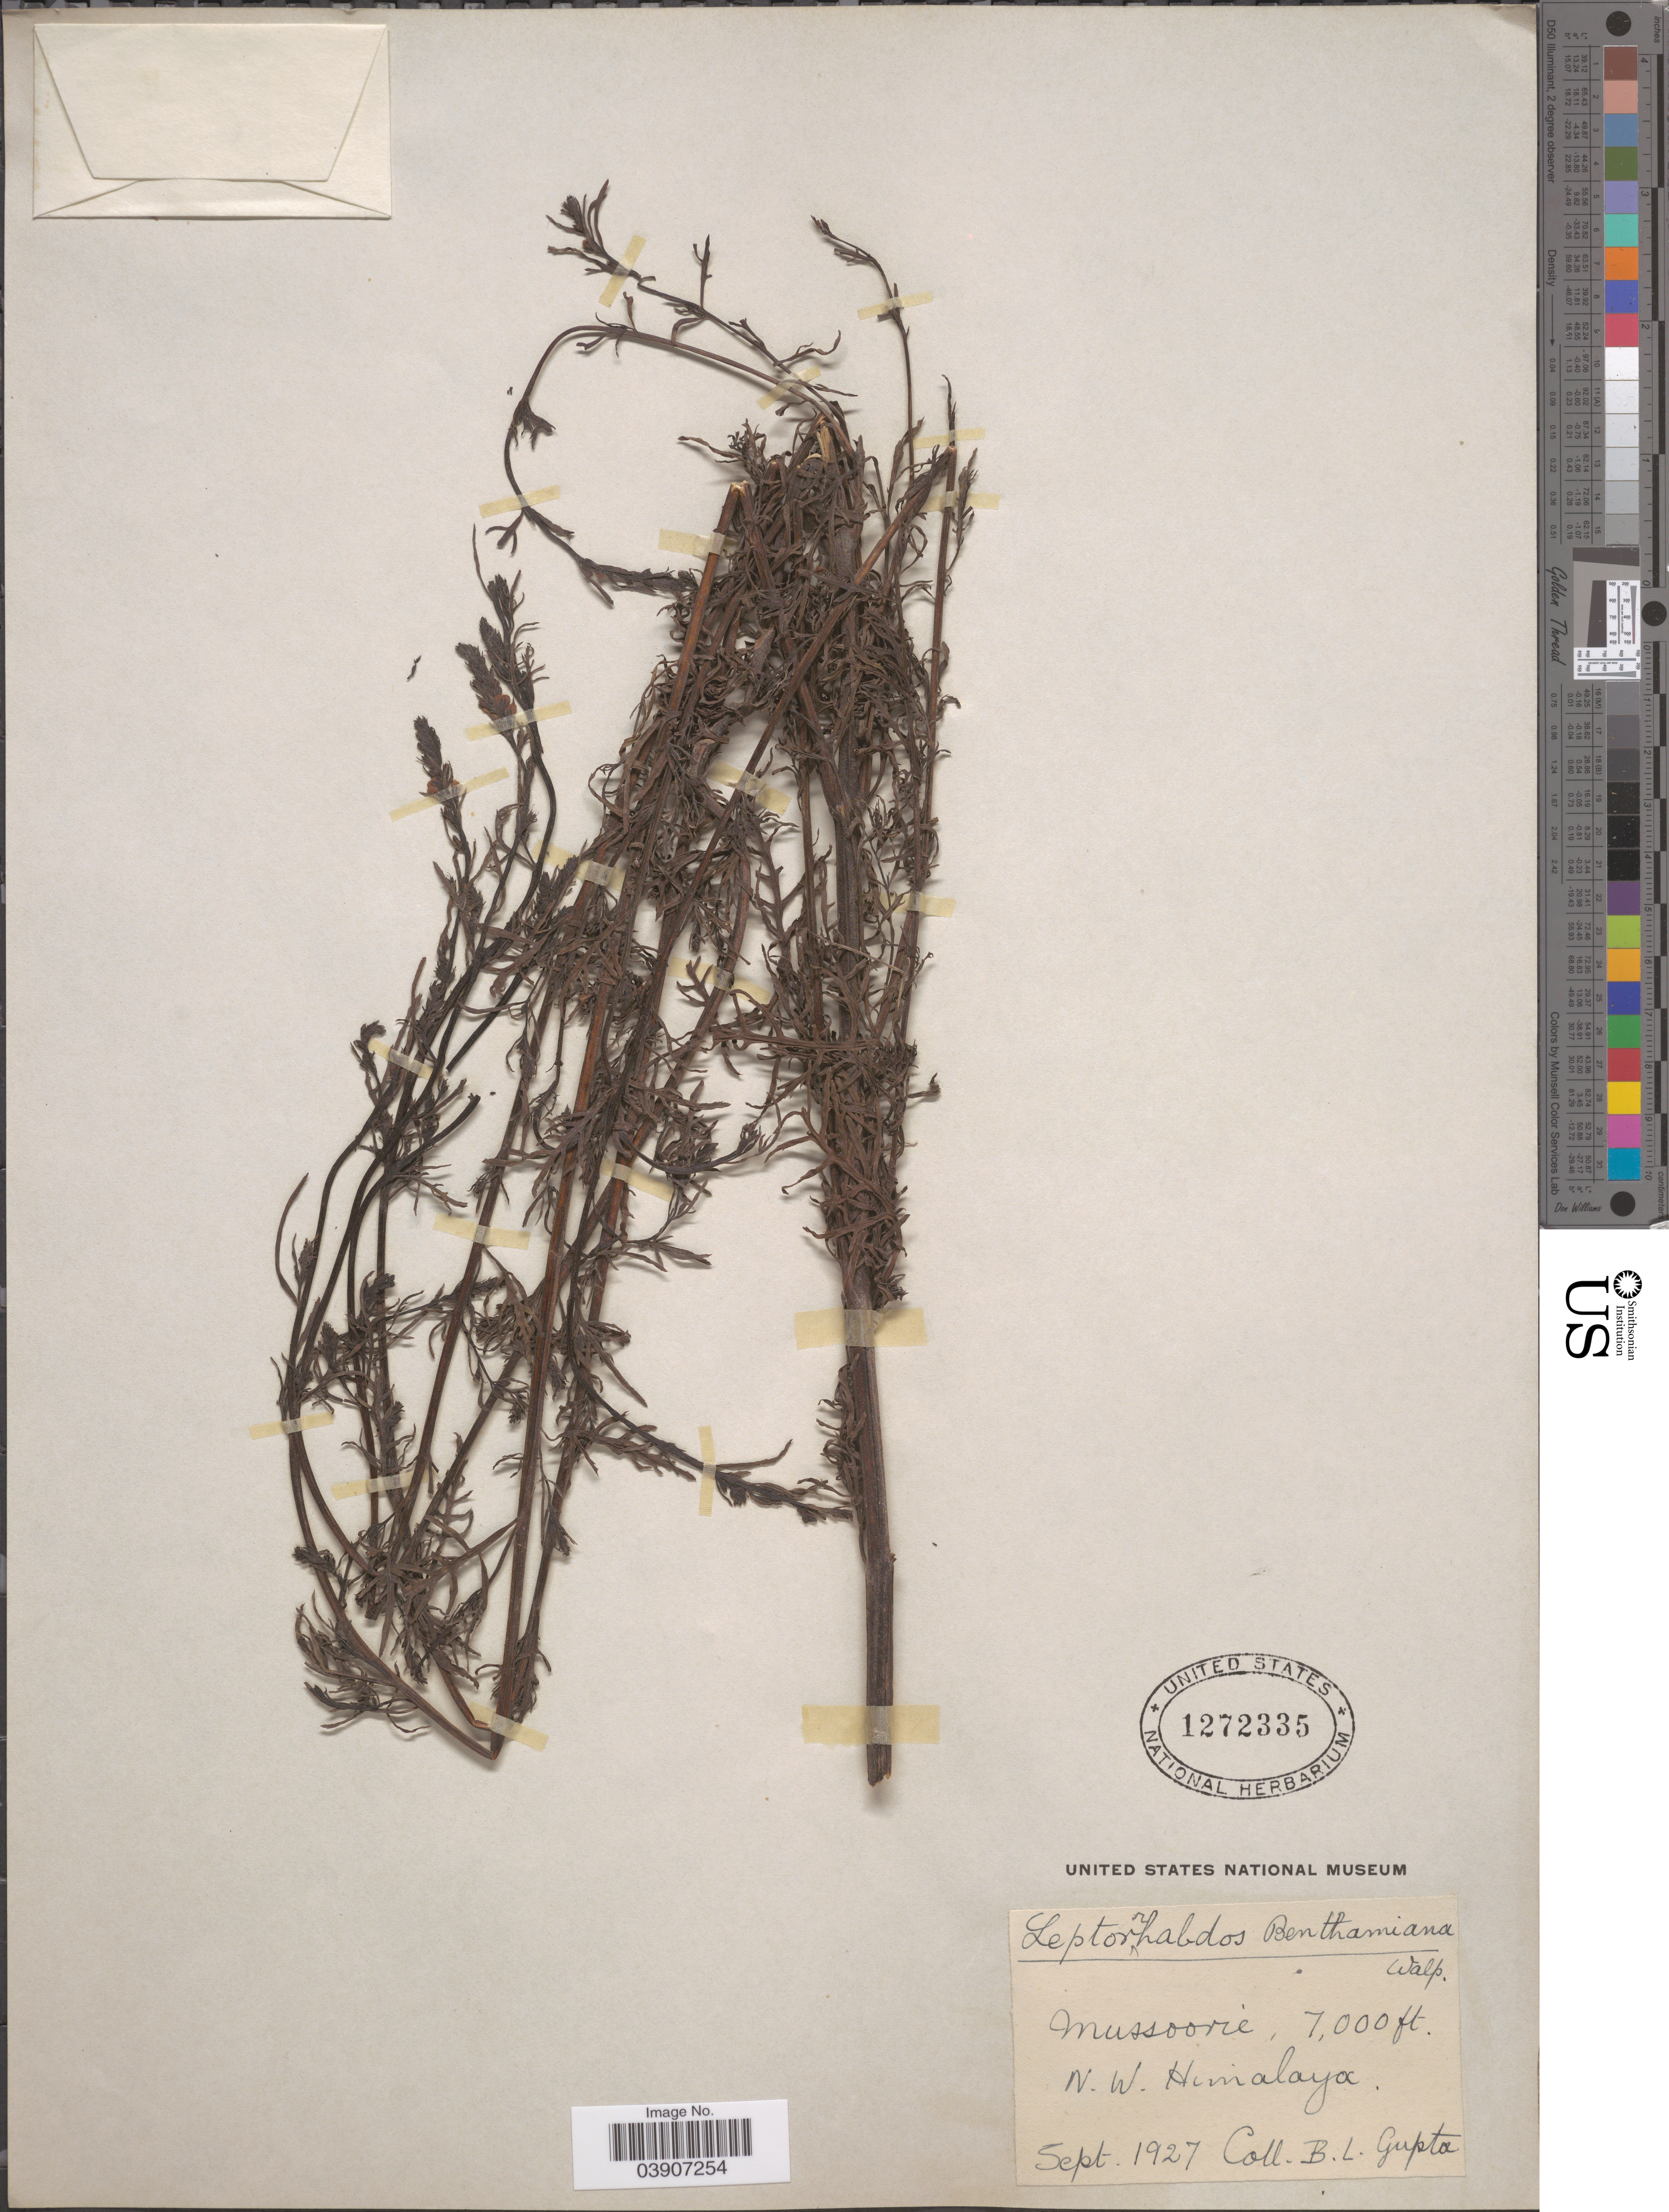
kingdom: Plantae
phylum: Tracheophyta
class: Magnoliopsida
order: Lamiales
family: Orobanchaceae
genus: Leptorhabdos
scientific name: Leptorhabdos parviflora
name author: (Benth.) Benth.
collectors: B. L. Gupta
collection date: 1927-09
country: India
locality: Mussoorie. N.W. Himalaya.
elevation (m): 2134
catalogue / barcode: US 1272335